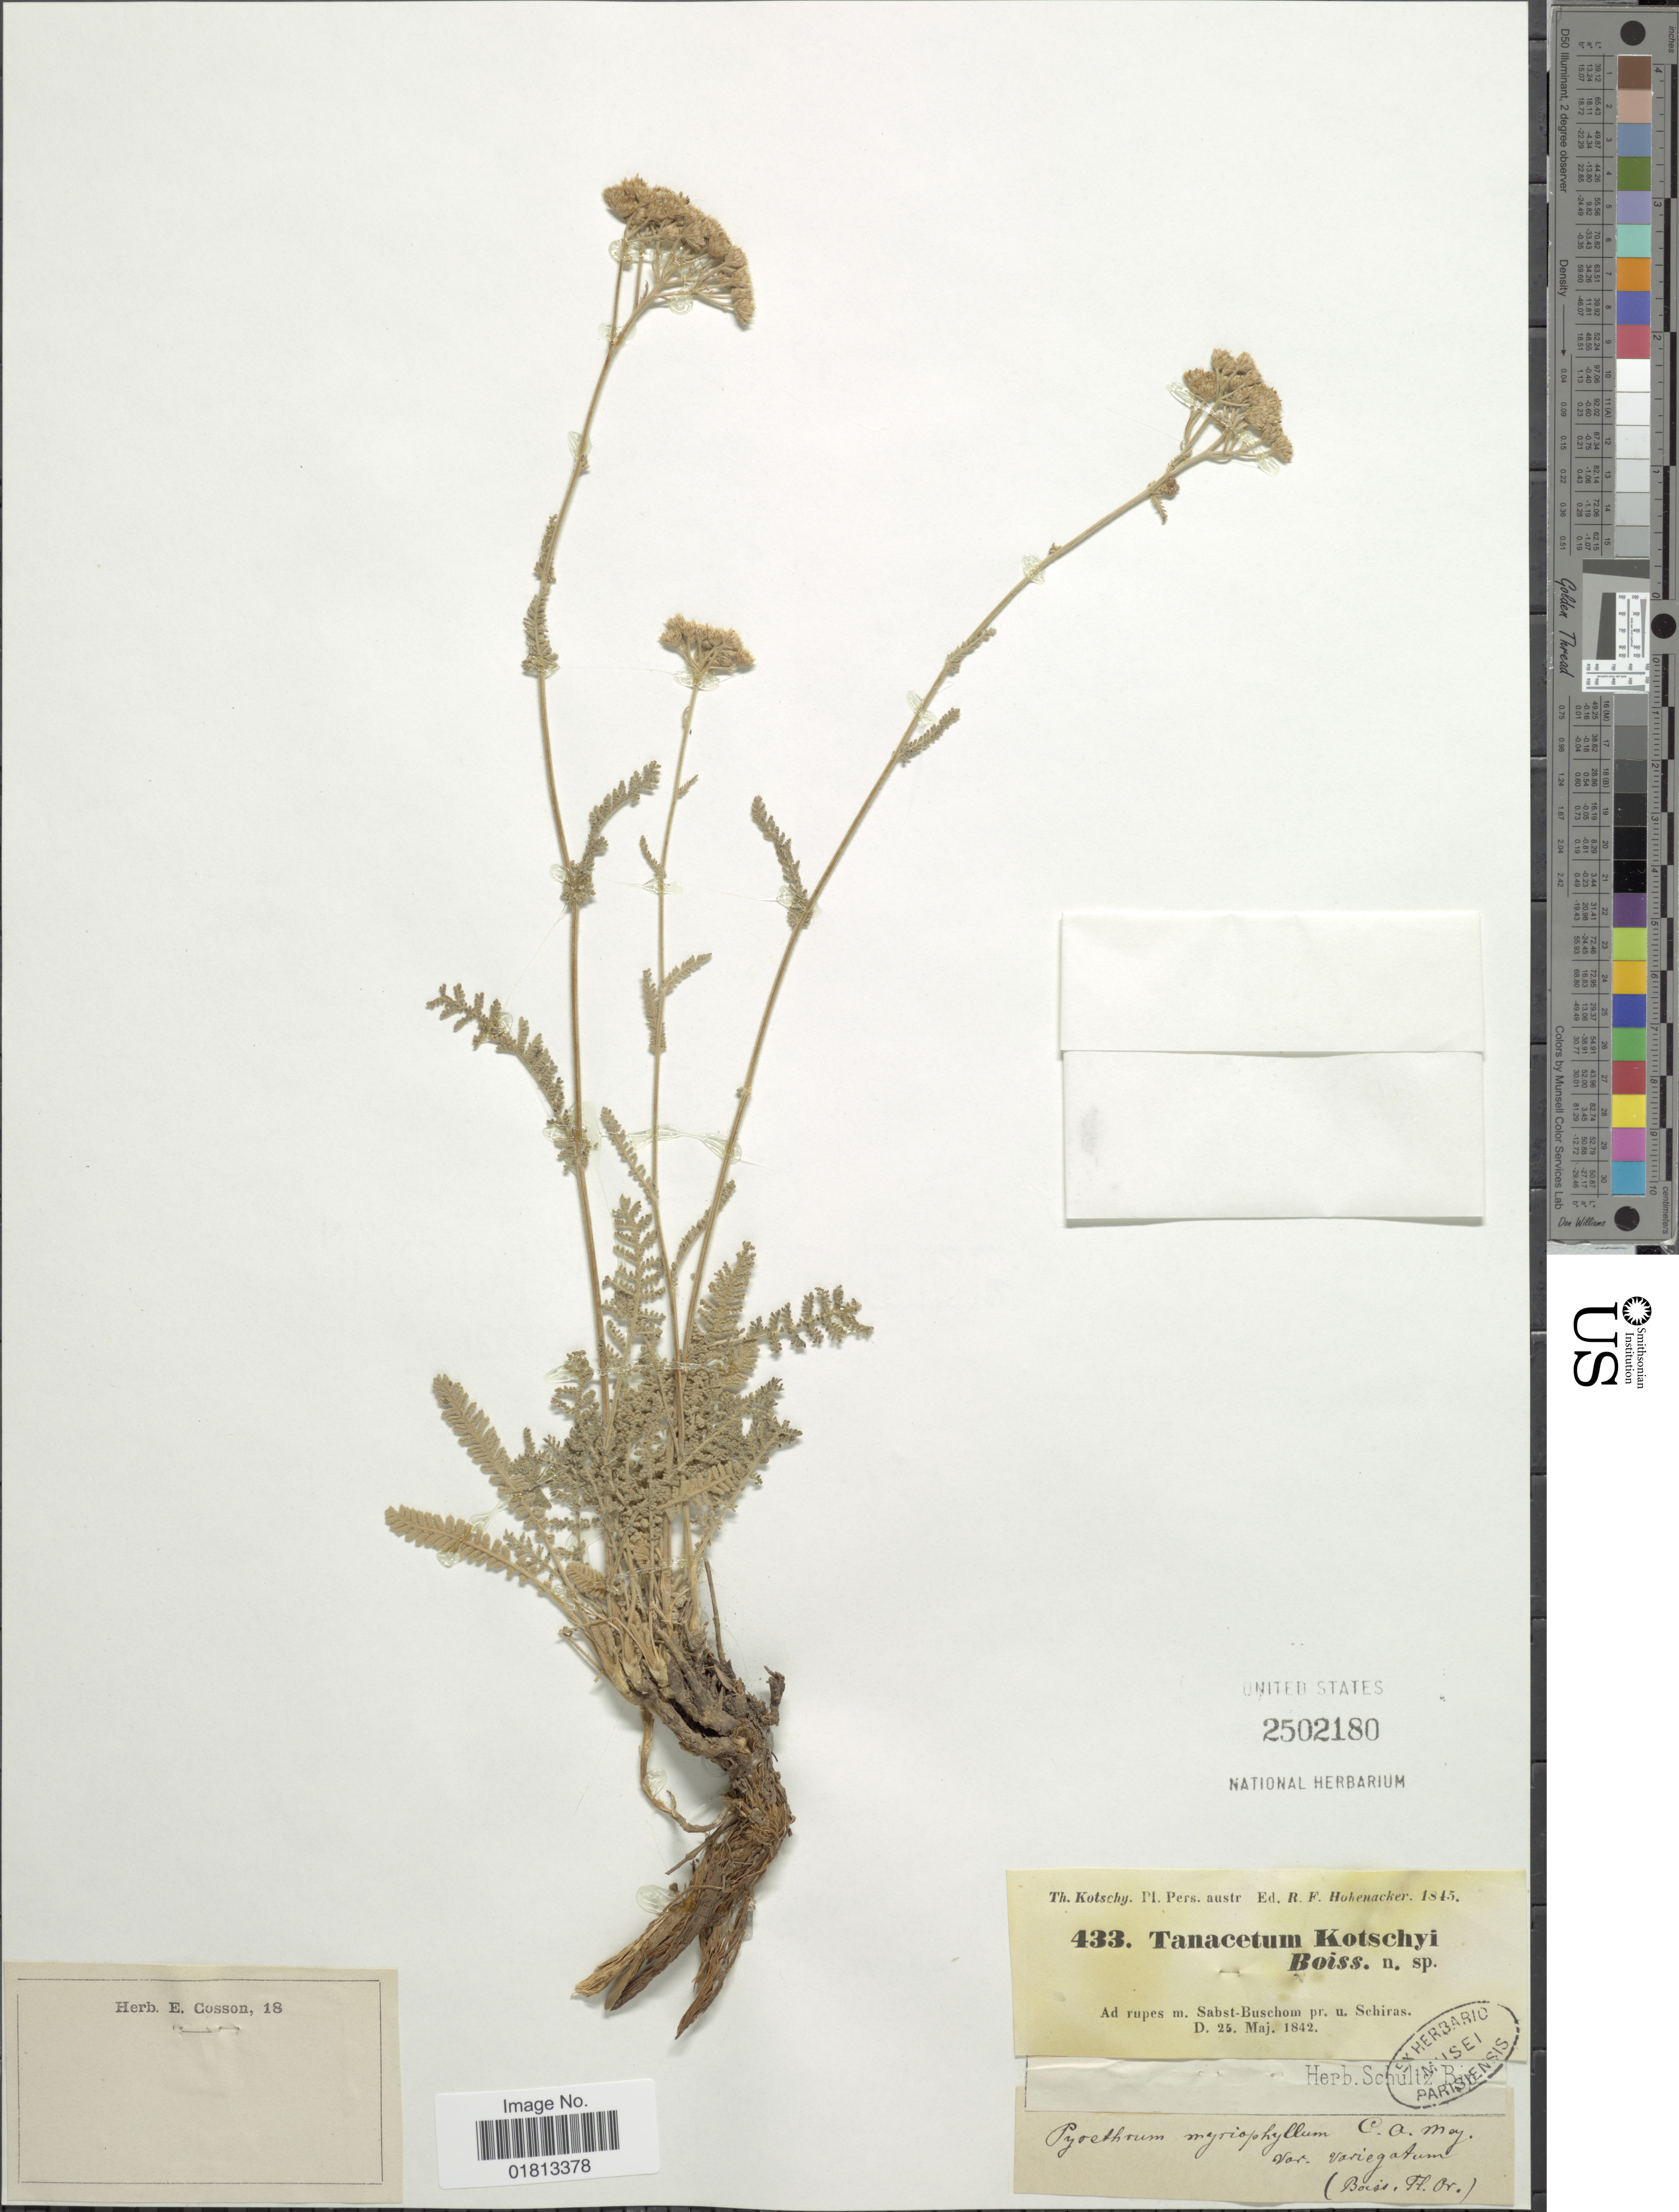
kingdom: Plantae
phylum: Tracheophyta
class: Magnoliopsida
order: Asterales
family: Asteraceae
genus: Tanacetum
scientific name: Tanacetum kotschyi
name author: Boiss.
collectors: K. G. Kotschy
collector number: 433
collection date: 1842-05-25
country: Iran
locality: Ad rupes m. Sabst-Buschom pr. u Schiras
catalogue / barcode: US 2502180